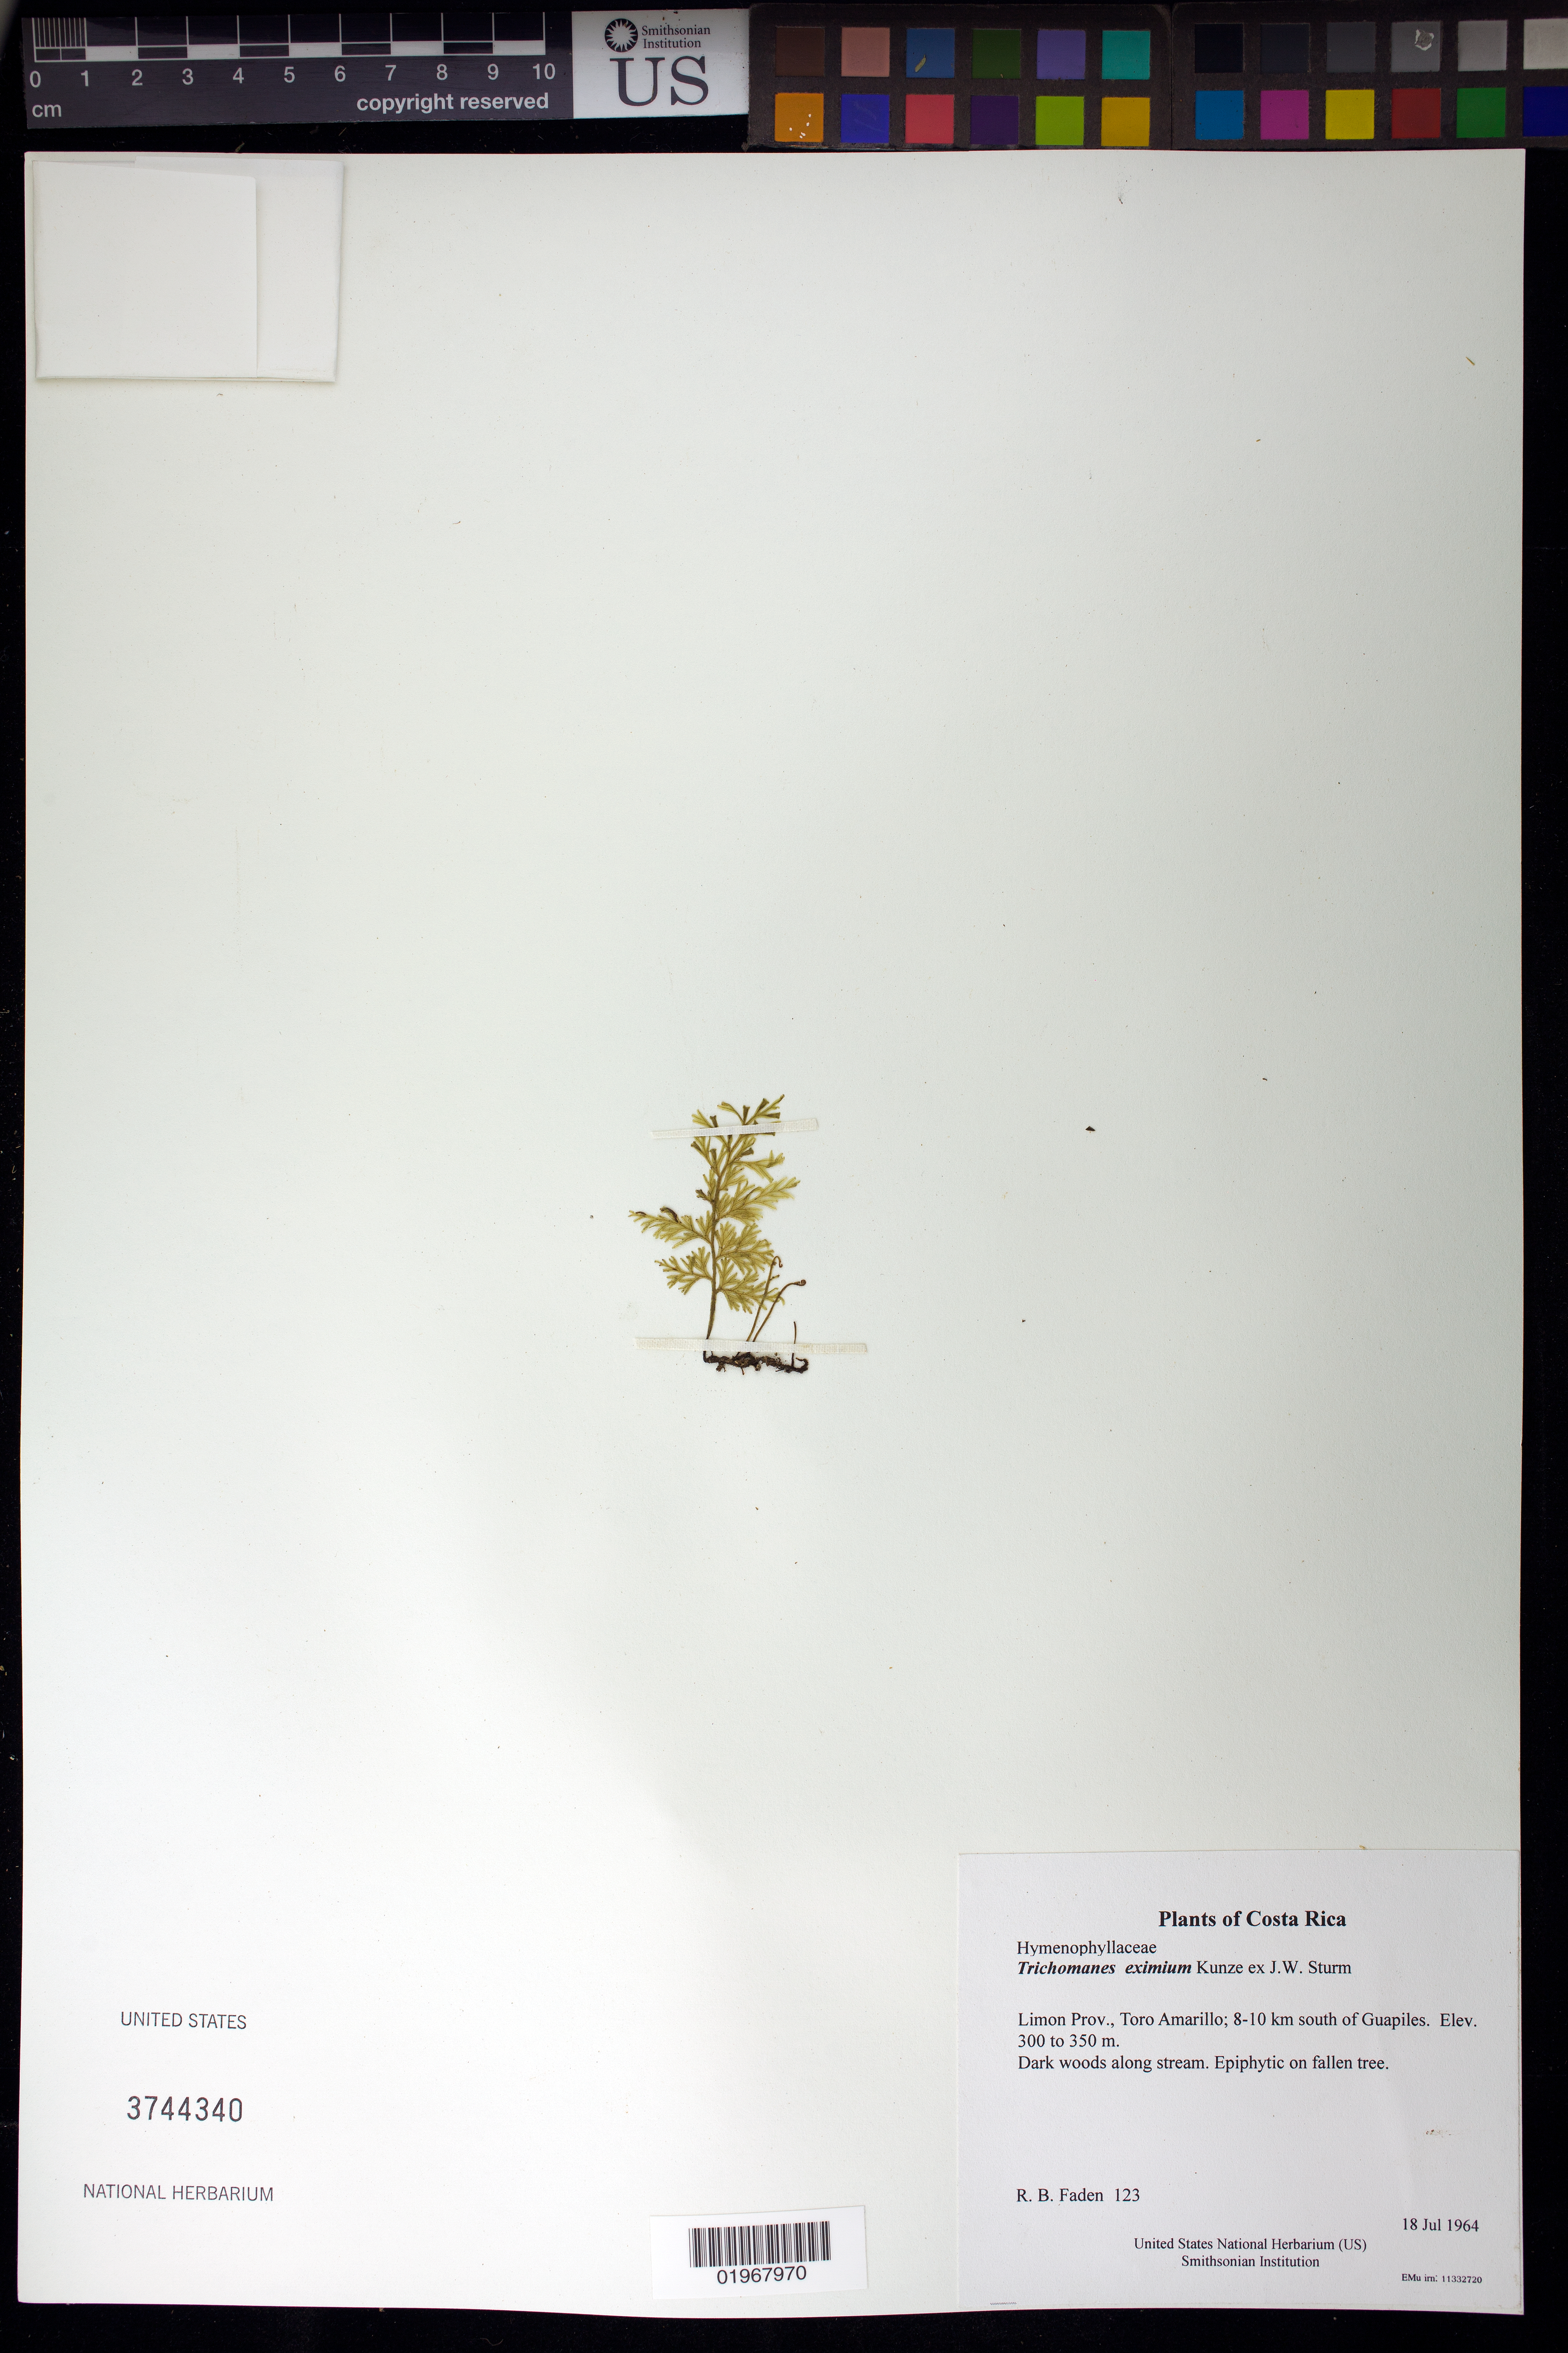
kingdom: Plantae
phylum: Tracheophyta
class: Polypodiopsida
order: Hymenophyllales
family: Hymenophyllaceae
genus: Trichomanes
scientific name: Trichomanes eximium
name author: Kunze ex J.W. Sturm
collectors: R. B. Faden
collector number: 123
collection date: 1964-07-18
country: Costa Rica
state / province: Limon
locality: Toro Amarillo; 8-10 km south of Guapiles.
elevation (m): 300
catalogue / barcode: US 3744340